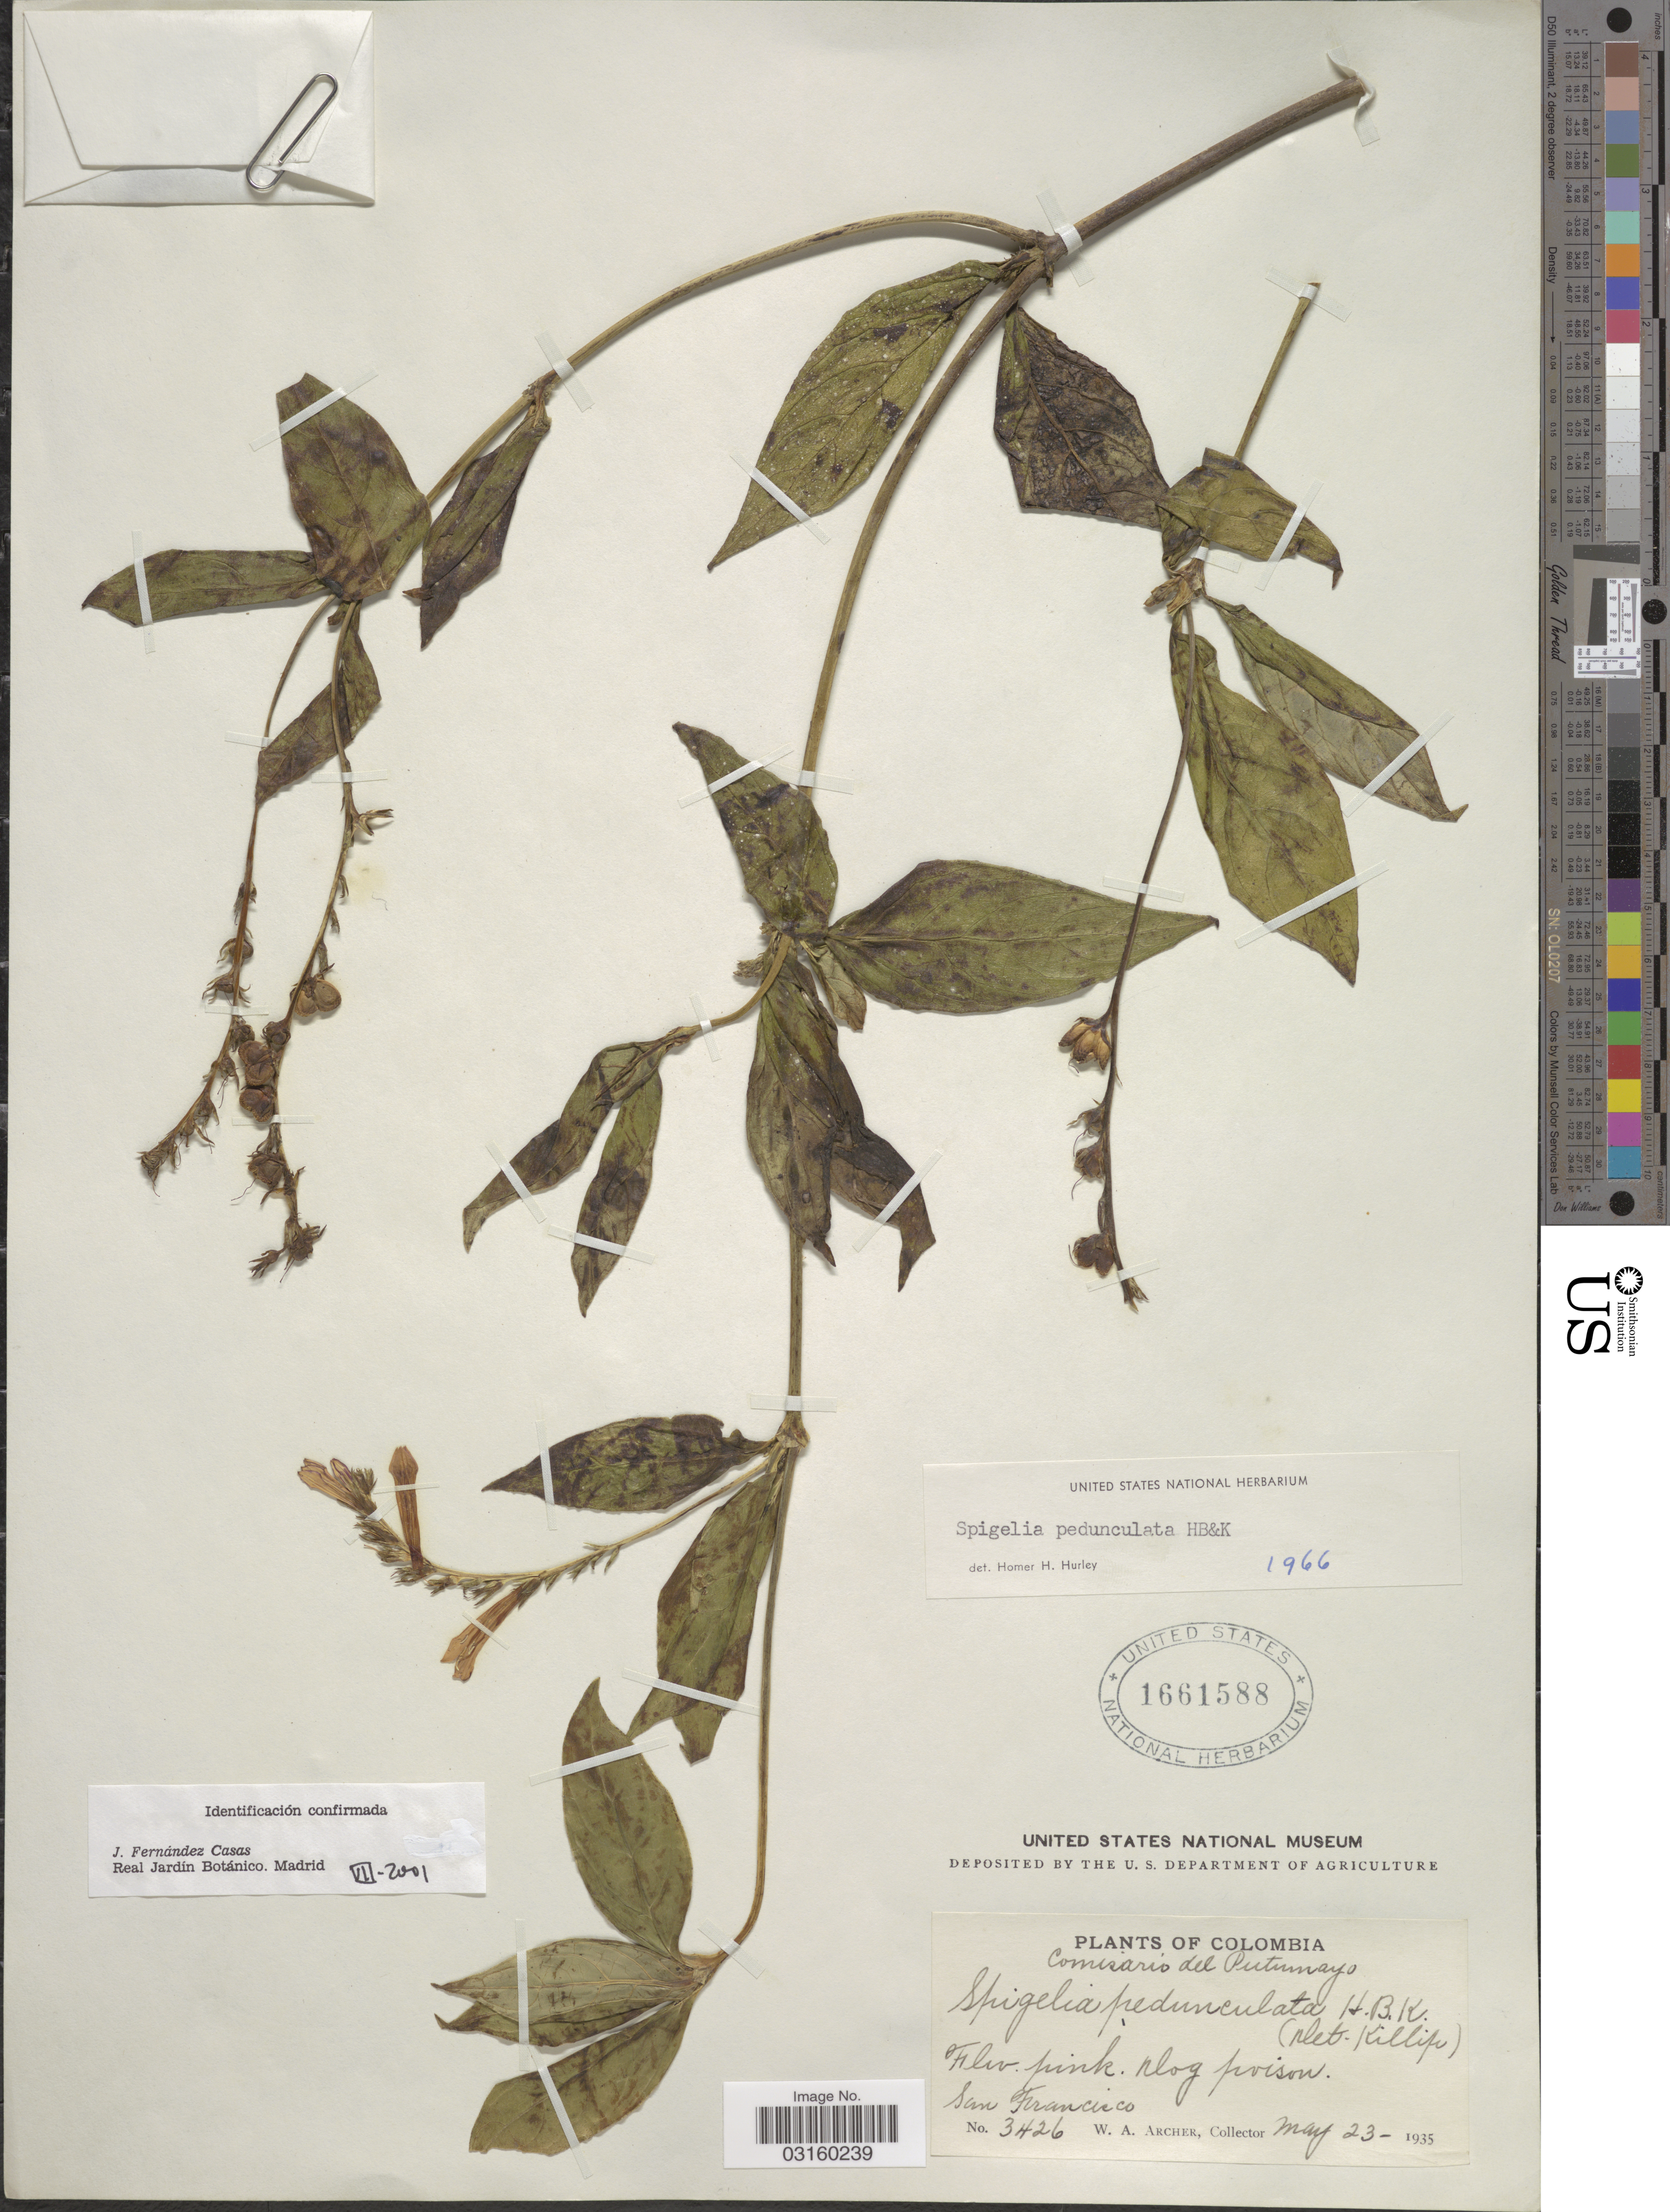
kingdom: Plantae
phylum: Tracheophyta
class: Magnoliopsida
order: Gentianales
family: Loganiaceae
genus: Spigelia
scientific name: Spigelia pedunculata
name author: Kunth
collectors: W. Archer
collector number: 3426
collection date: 1935-05-23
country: Colombia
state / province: Putumayo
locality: Comisaria del Putumayo, San Francisco.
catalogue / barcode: US 1661588